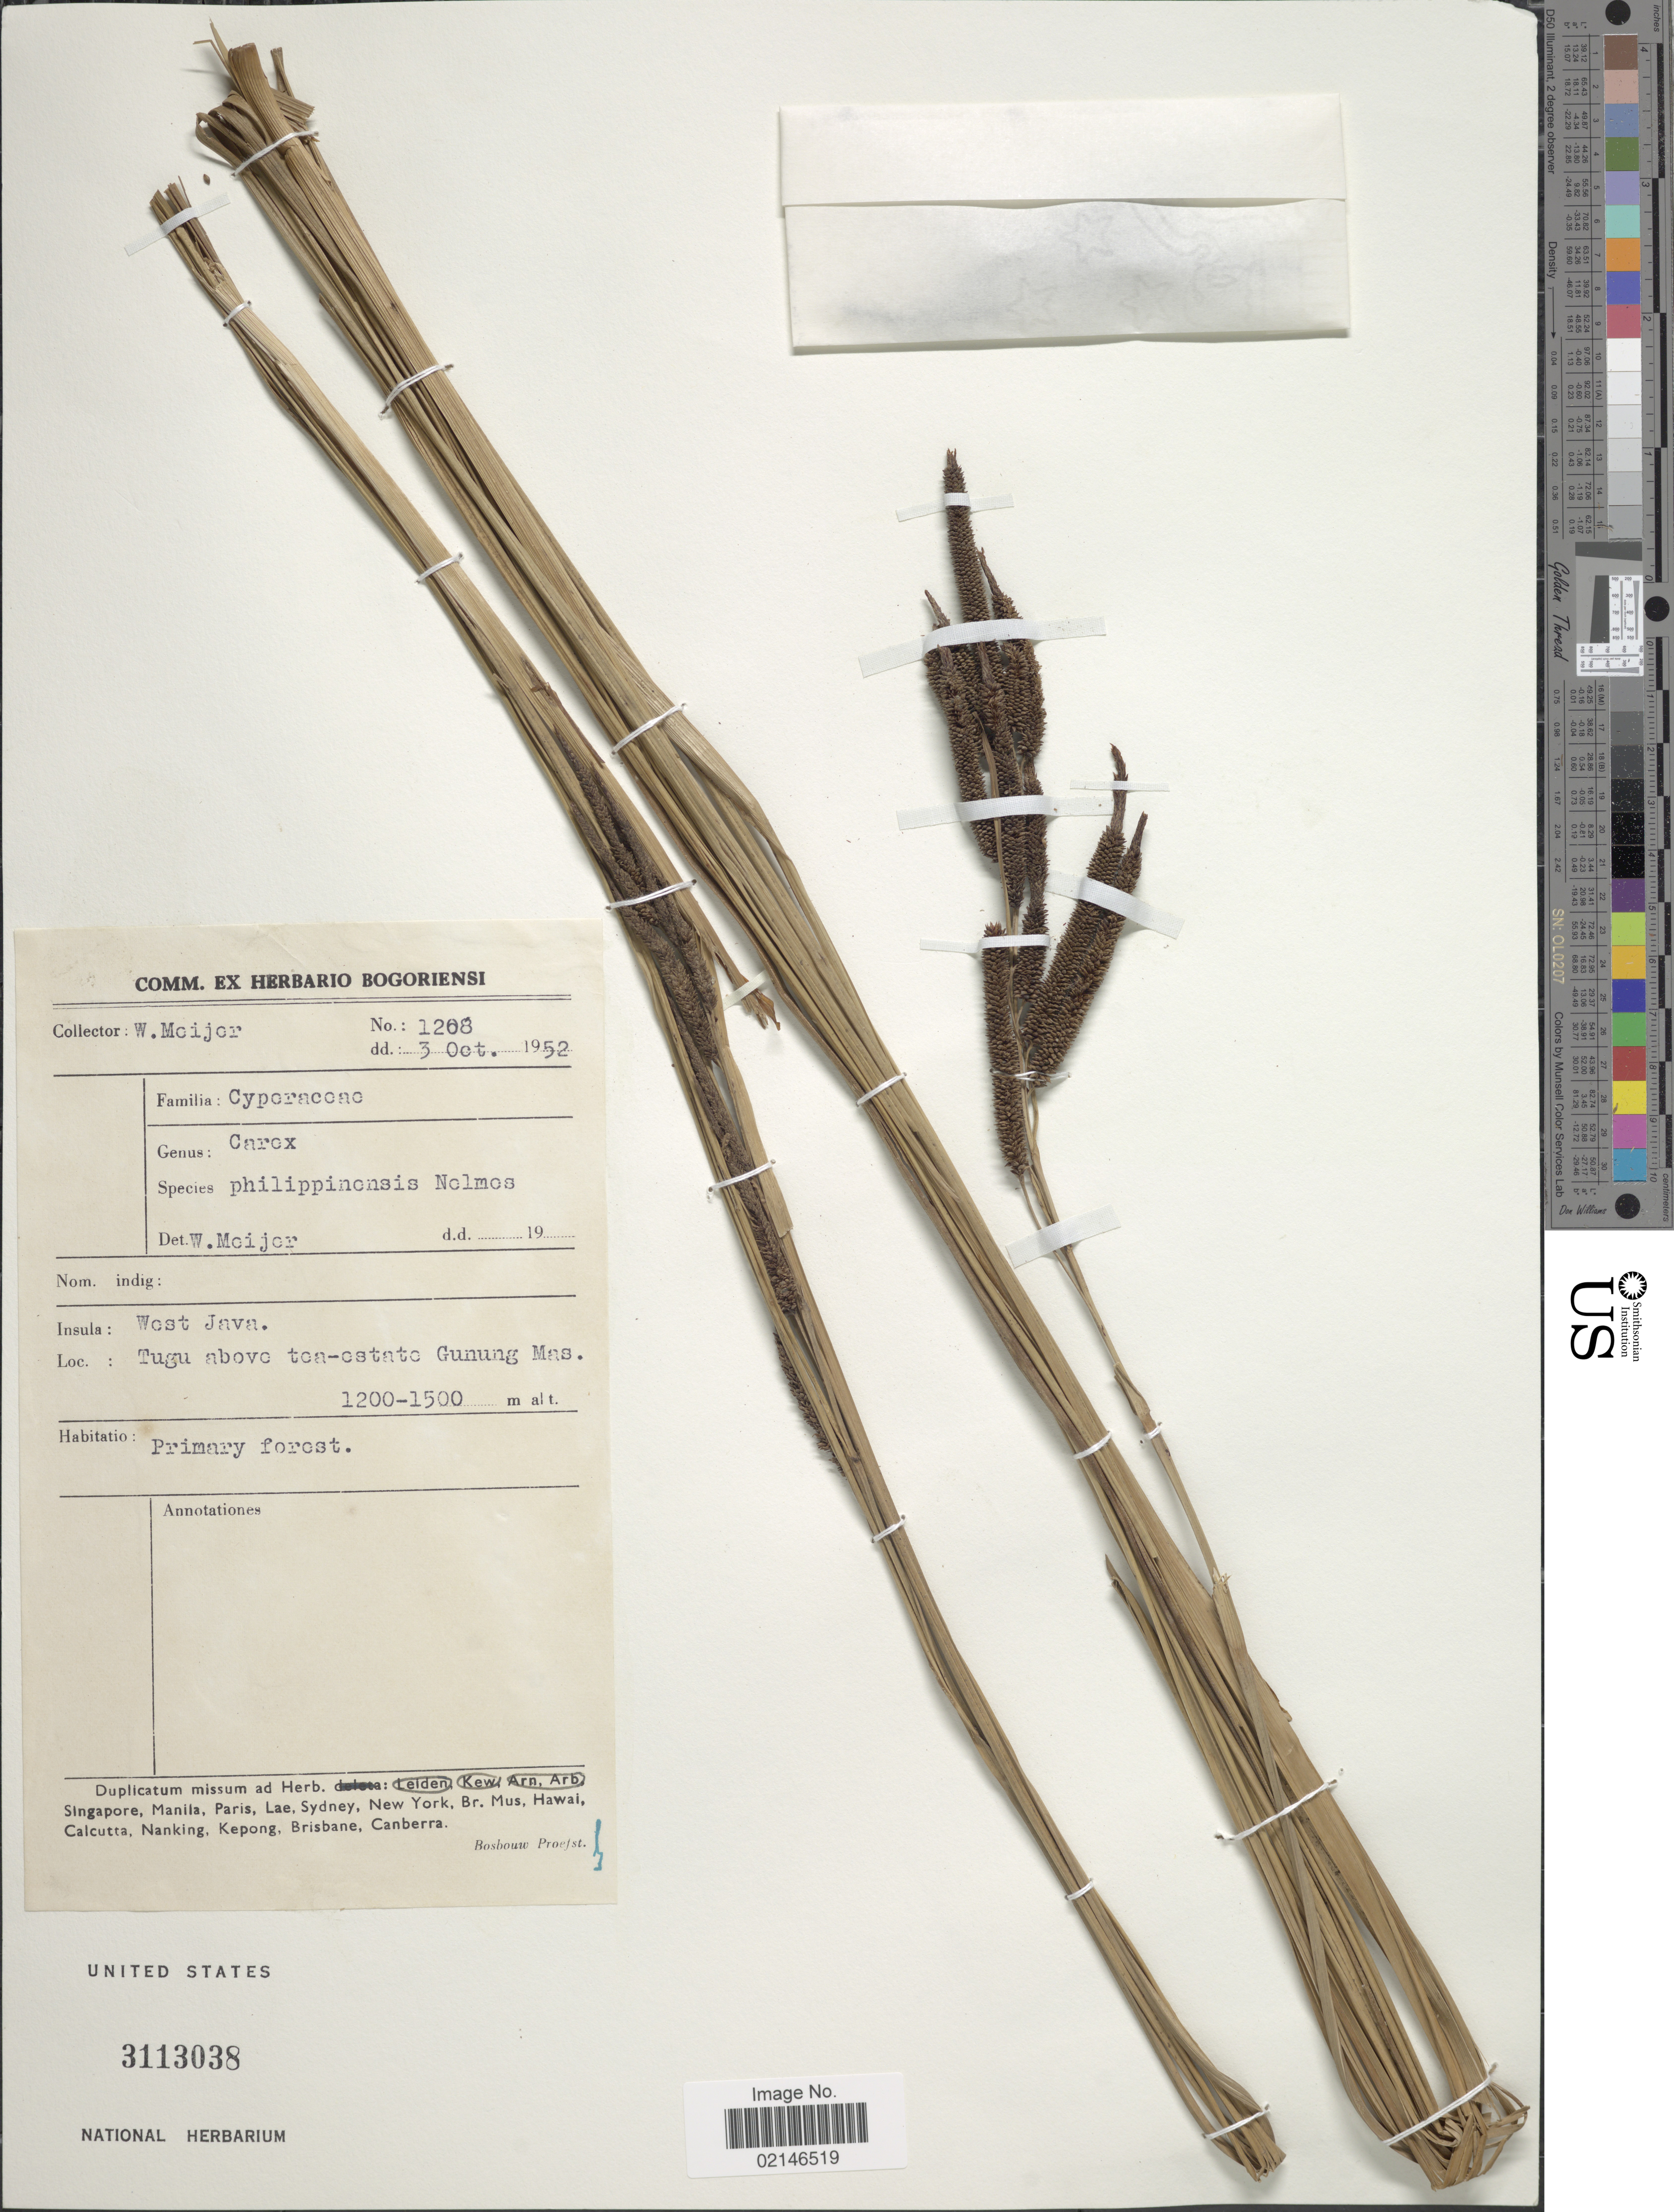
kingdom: Plantae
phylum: Tracheophyta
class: Liliopsida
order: Poales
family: Cyperaceae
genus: Carex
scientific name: Carex graeffeana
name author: Boeckeler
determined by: Kern, J. H.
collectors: W. Meijer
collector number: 1208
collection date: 1952-10-03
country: Indonesia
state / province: Java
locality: West Java, Tugu above tea-estate Gunung Mas.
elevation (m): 1200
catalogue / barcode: US 3113038